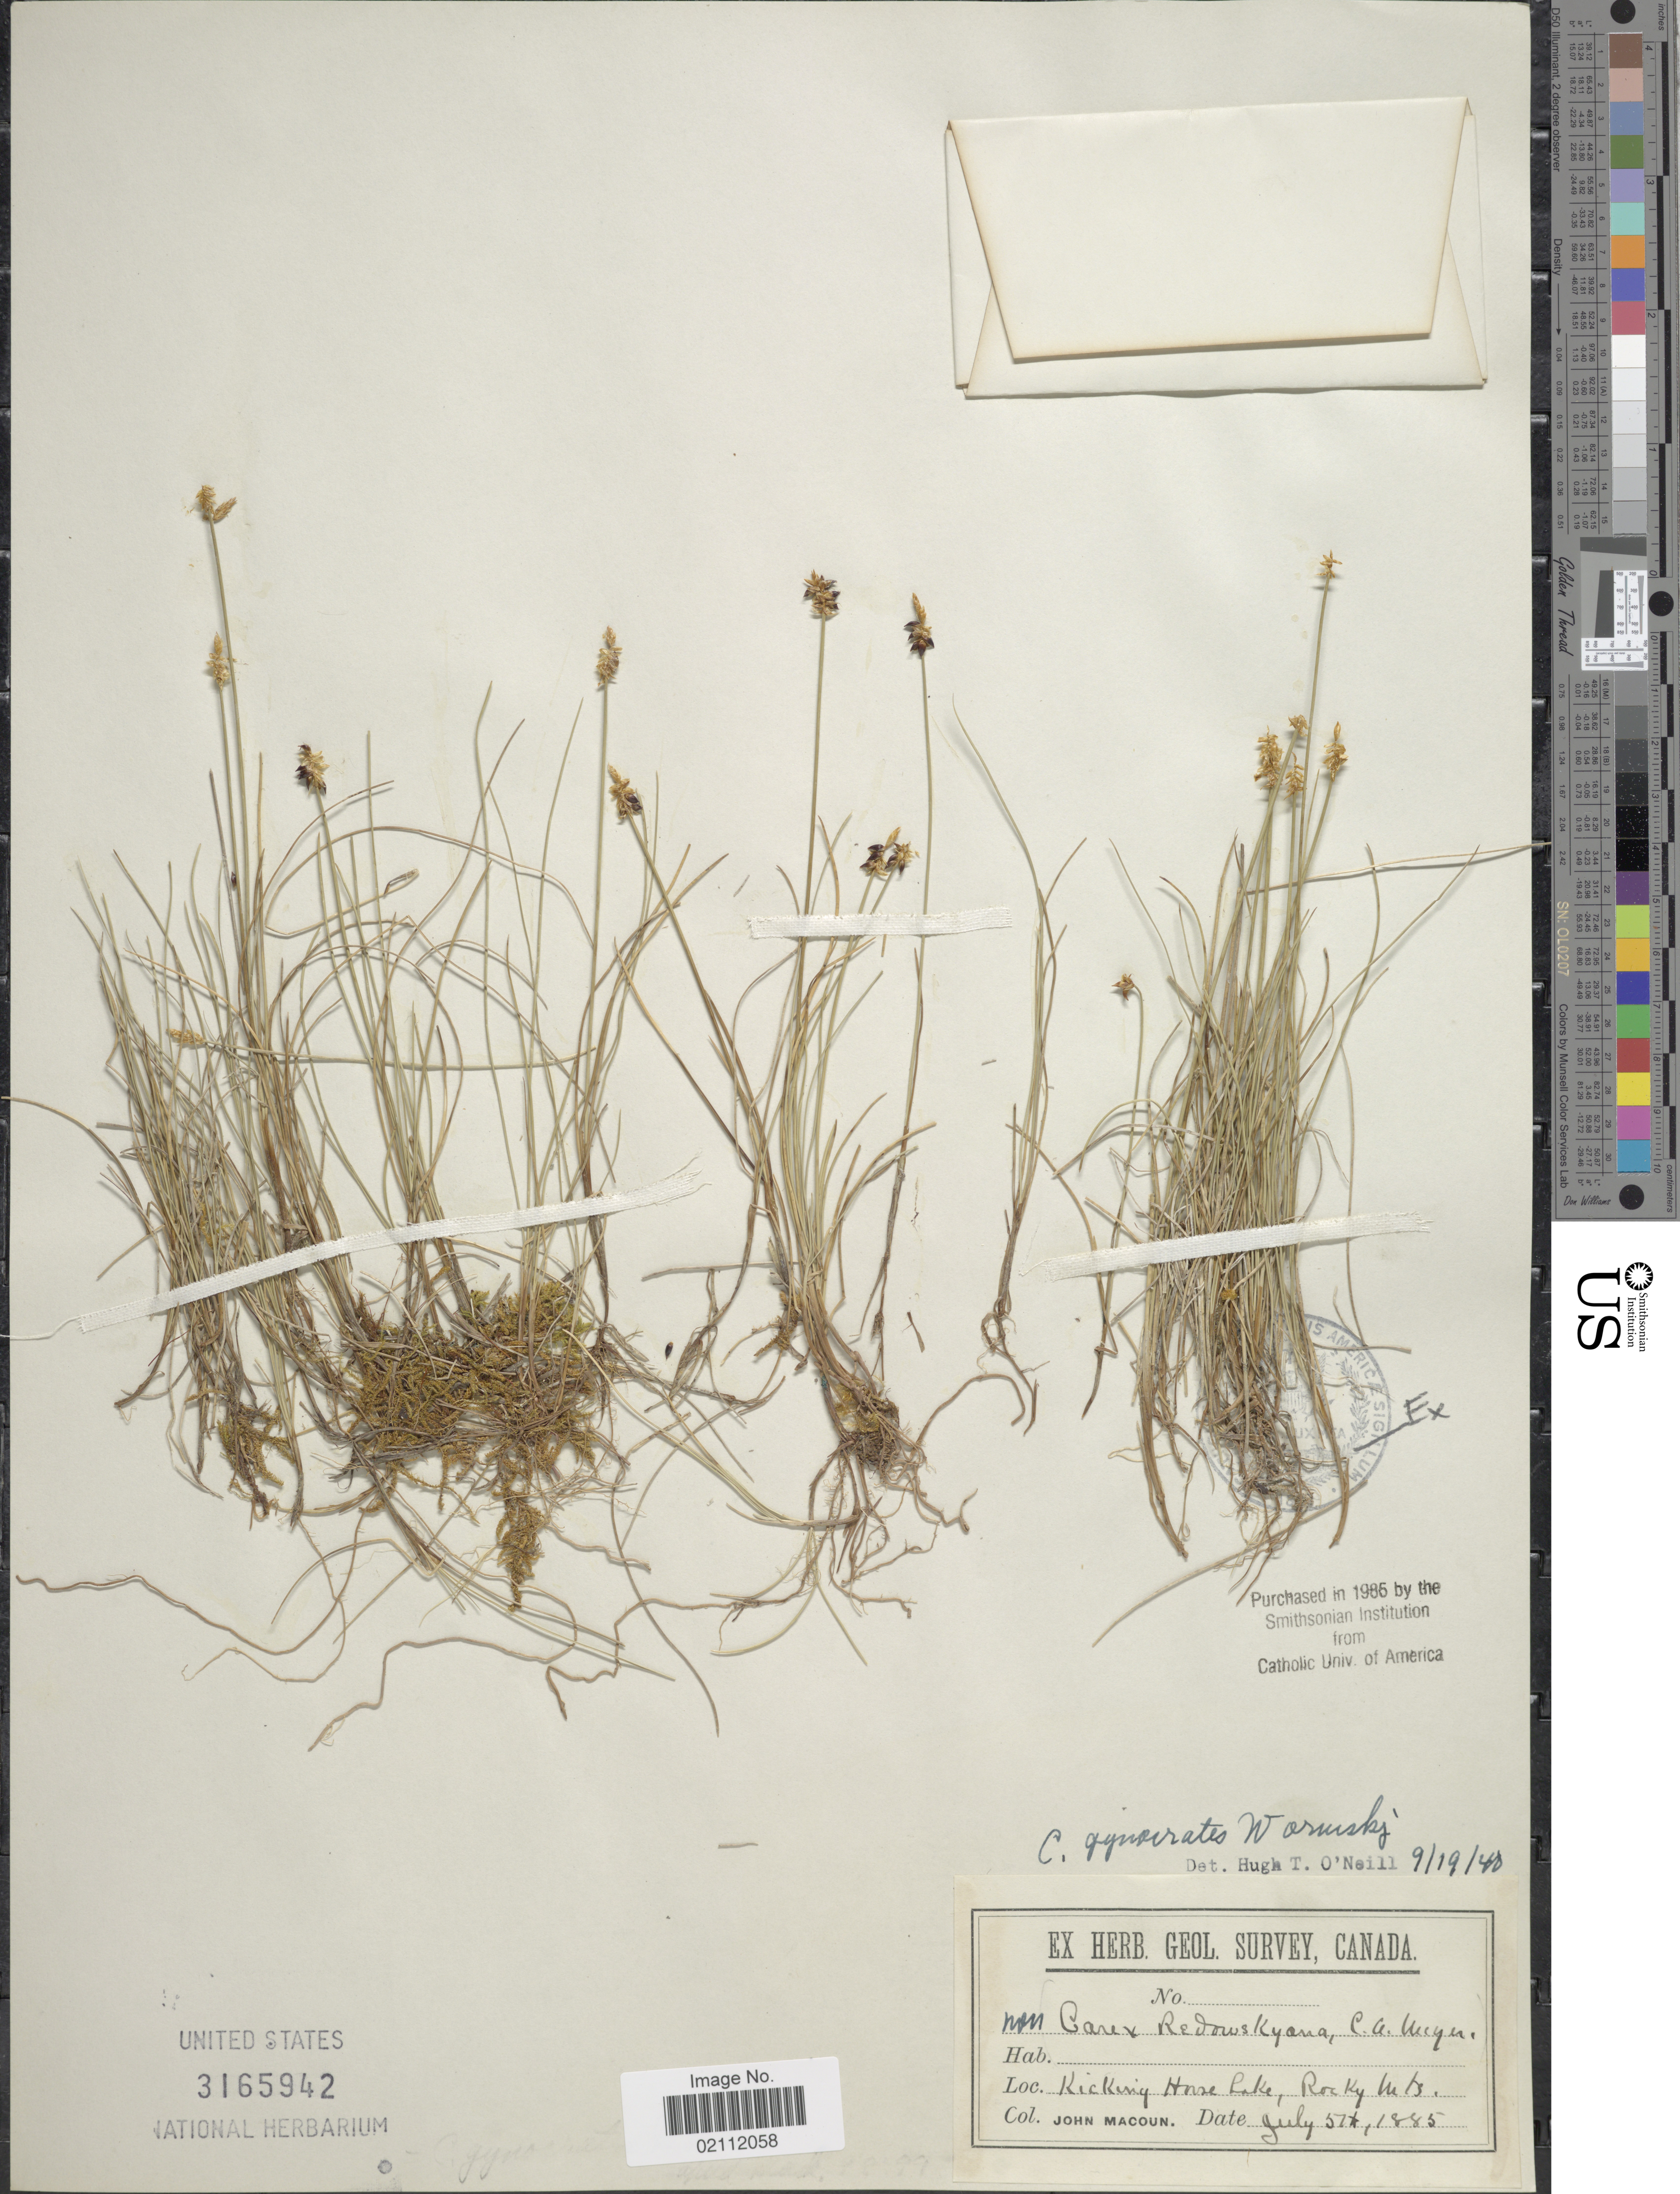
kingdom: Plantae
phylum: Tracheophyta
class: Liliopsida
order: Poales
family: Cyperaceae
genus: Carex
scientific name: Carex nardina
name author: (Hornem.) Fr.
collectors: J. Macoun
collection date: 1885-07-05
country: Canada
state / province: British Columbia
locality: Kicking House Lake, Rocky Mts.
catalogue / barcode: US 3165942